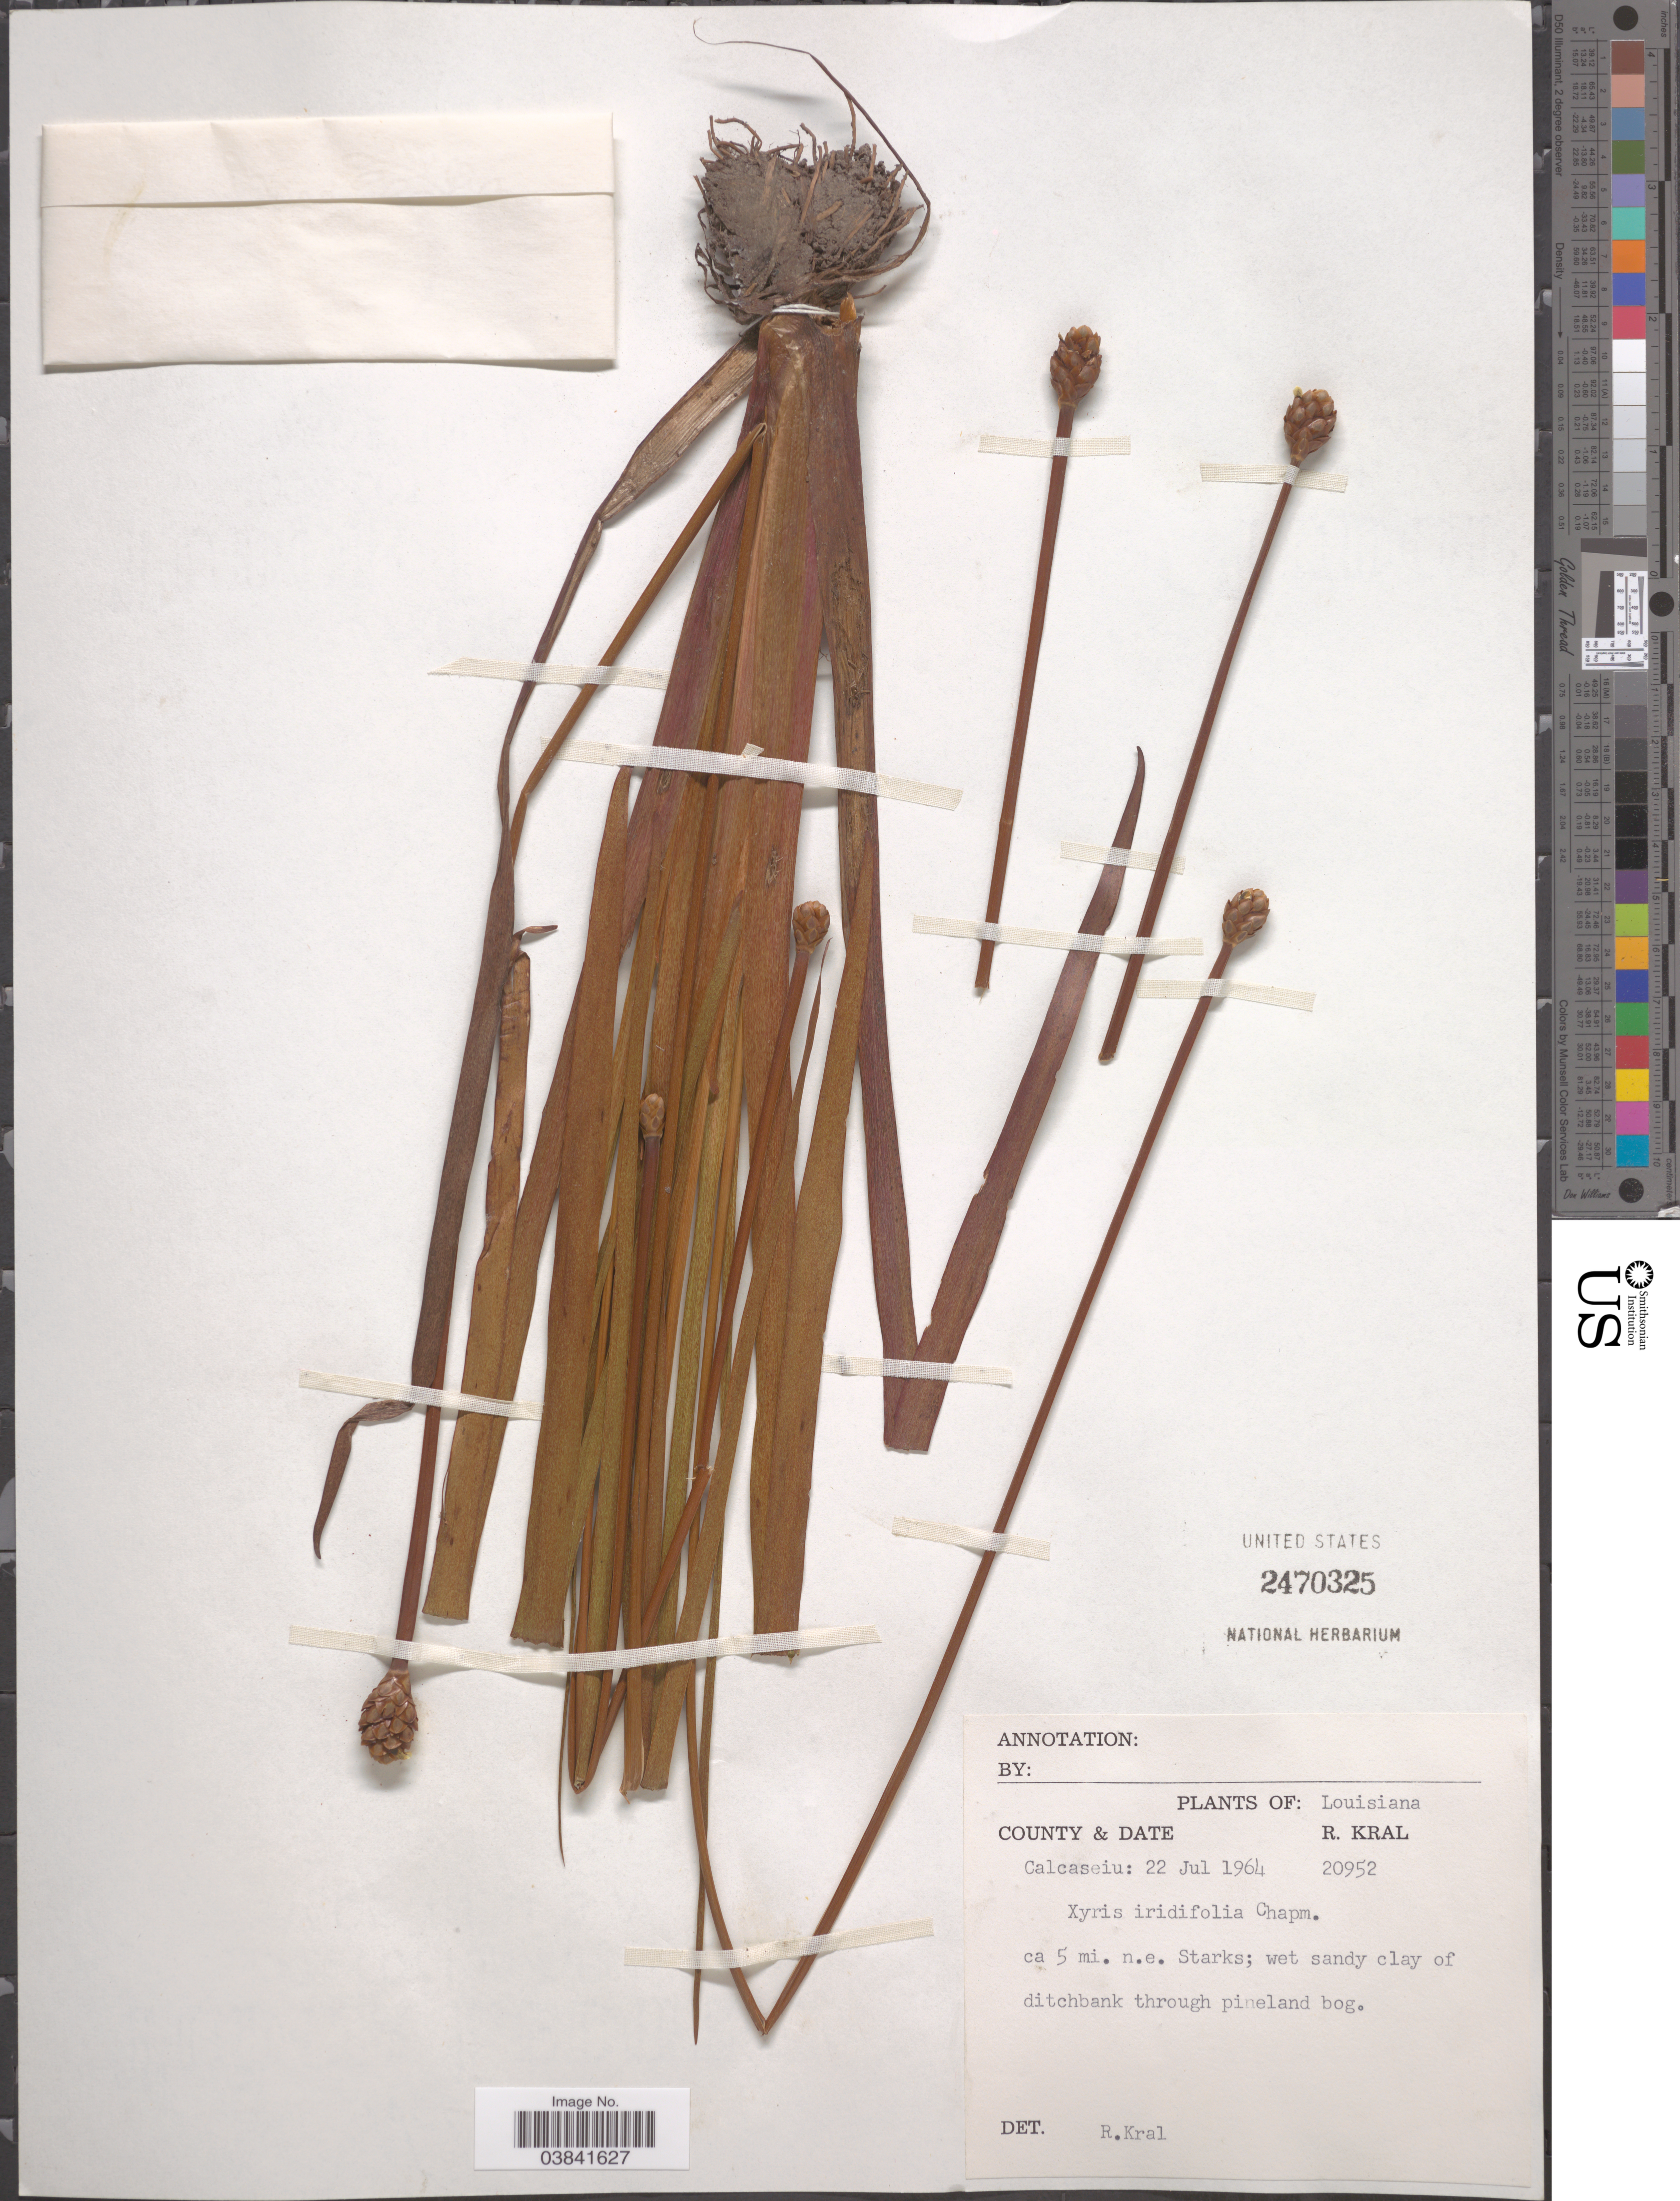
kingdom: Plantae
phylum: Tracheophyta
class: Liliopsida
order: Poales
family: Xyridaceae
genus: Xyris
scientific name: Xyris iridifolia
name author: Chapm.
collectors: R. Kral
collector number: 20952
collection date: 1964-07-22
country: United States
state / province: Louisiana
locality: County Calcaseiu: ca 5 mi. n.e. Starks.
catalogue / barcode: US 2470325